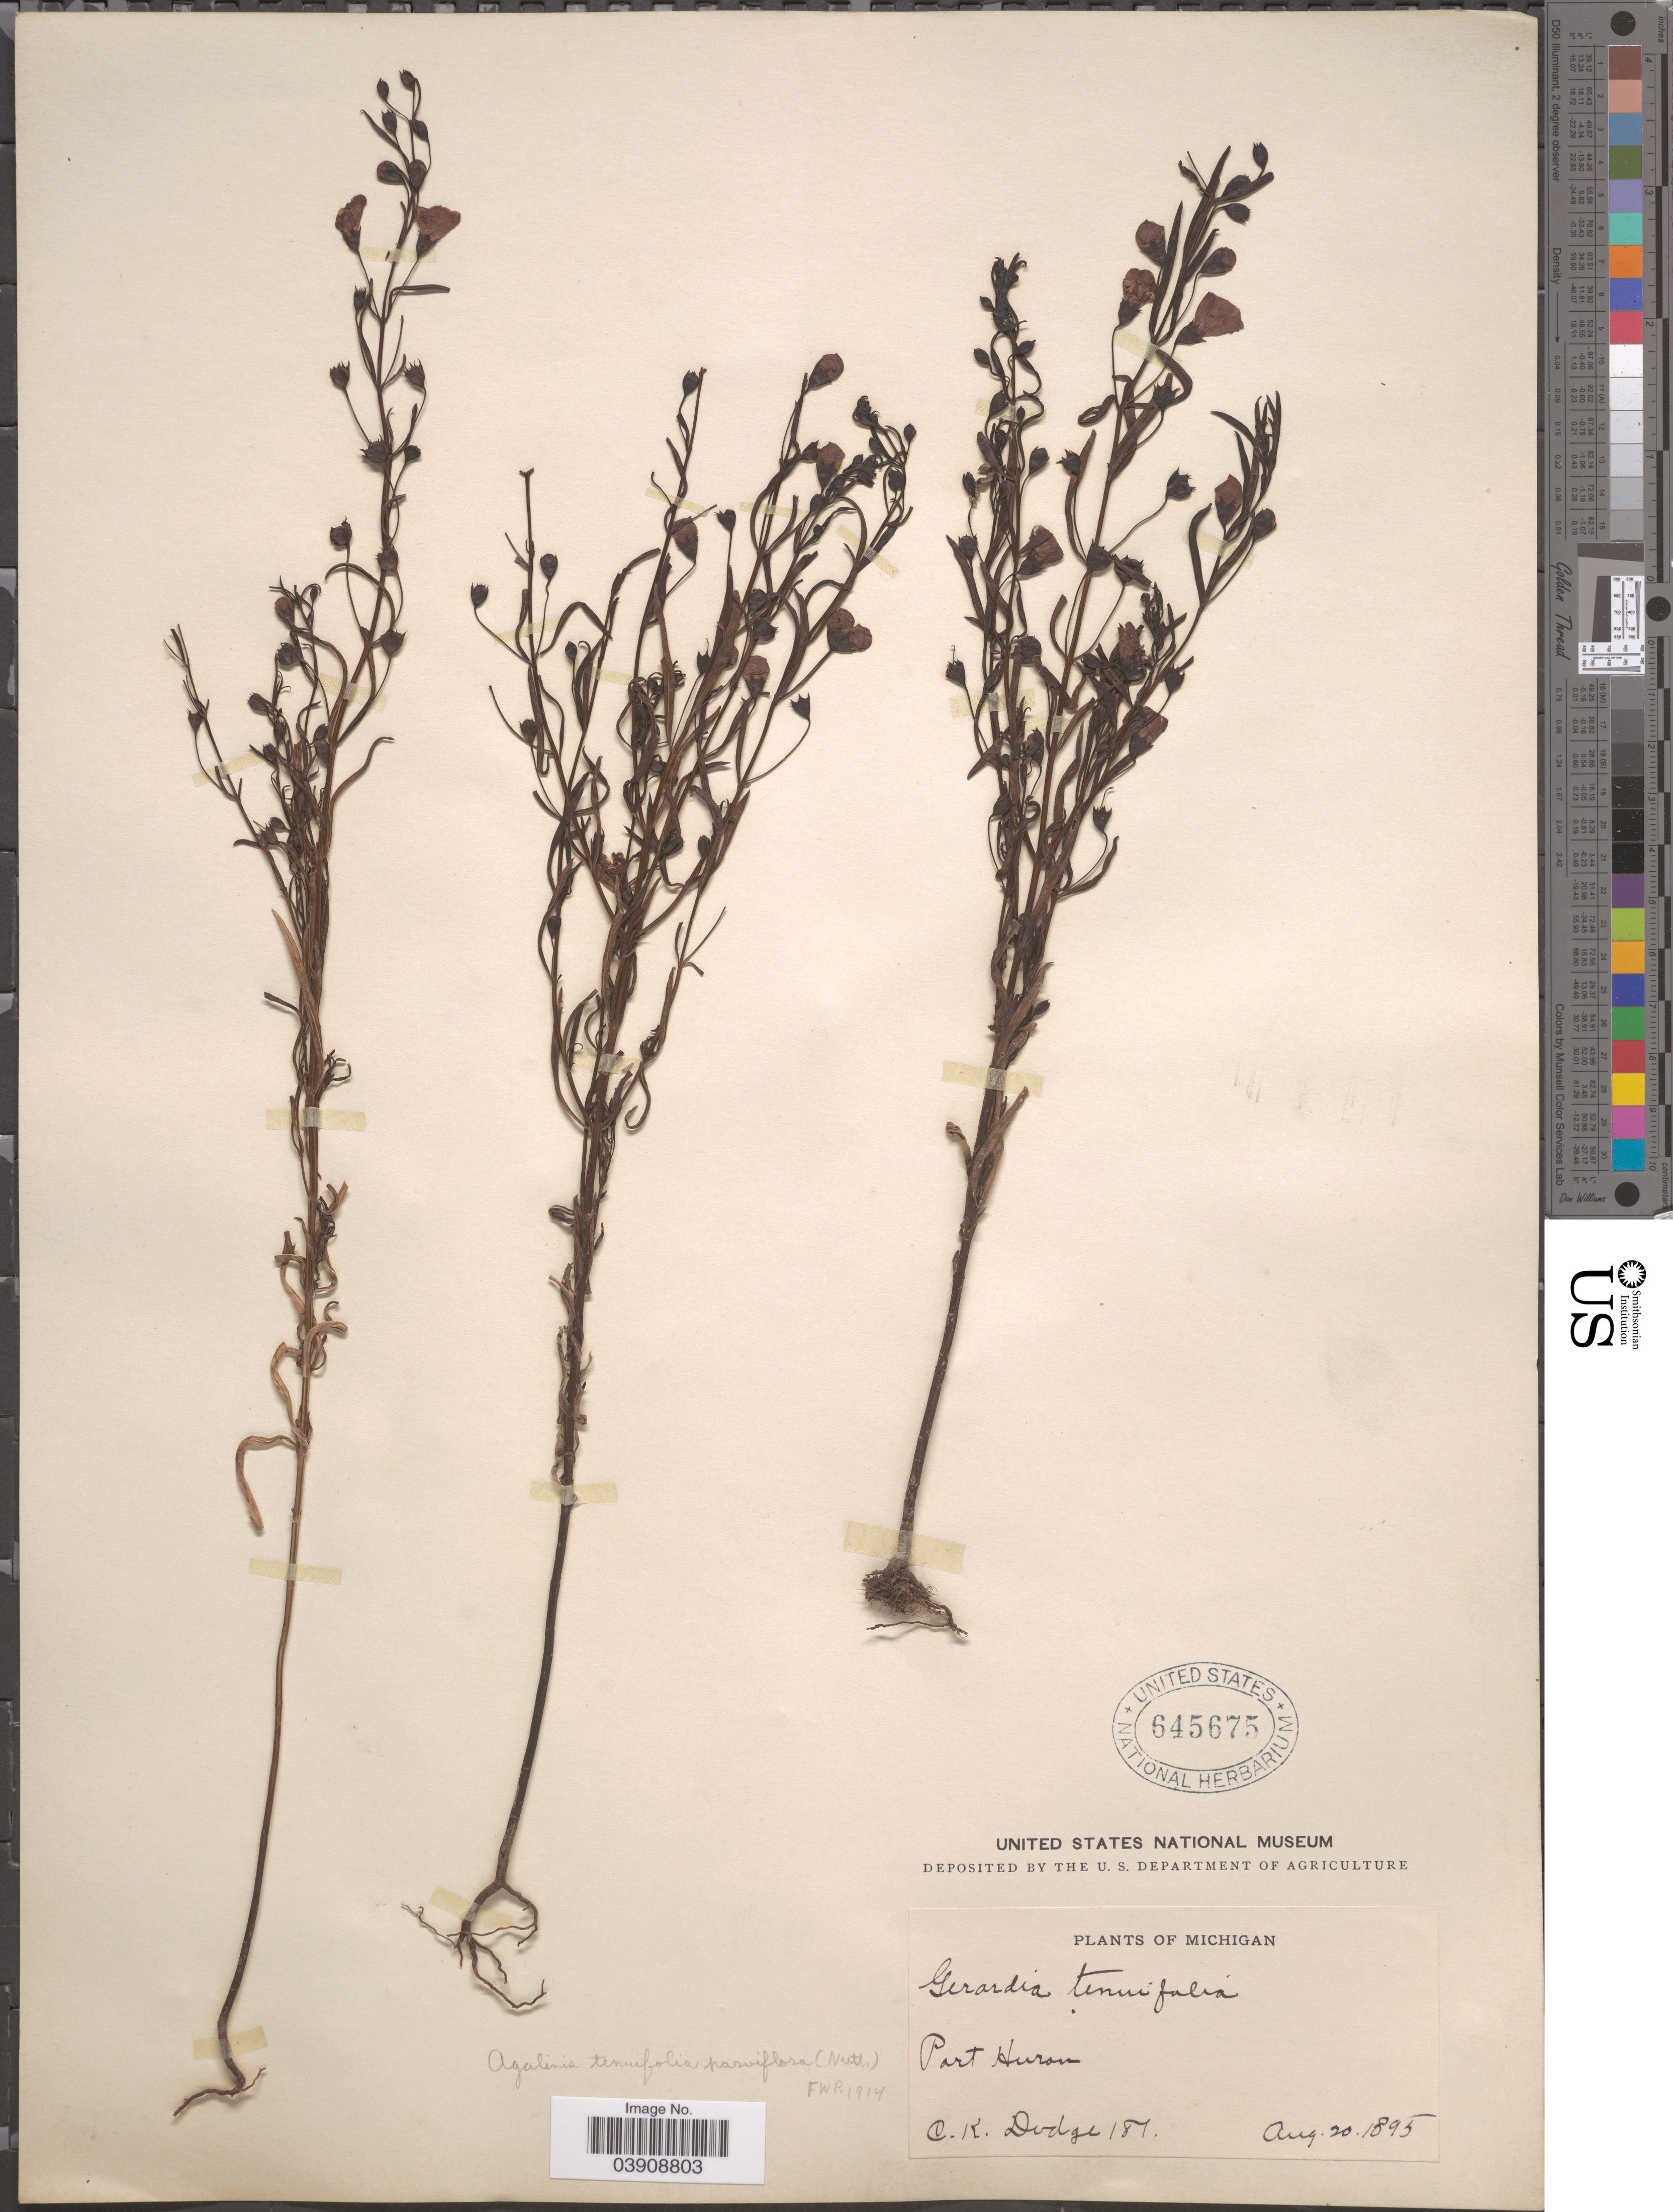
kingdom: Plantae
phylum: Tracheophyta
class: Magnoliopsida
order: Lamiales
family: Orobanchaceae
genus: Agalinis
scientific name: Agalinis tenuifolia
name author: (Vahl) Raf.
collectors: C. Dodge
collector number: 181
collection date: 1895-08-20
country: United States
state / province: Michigan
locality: Port Huron.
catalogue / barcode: US 645675